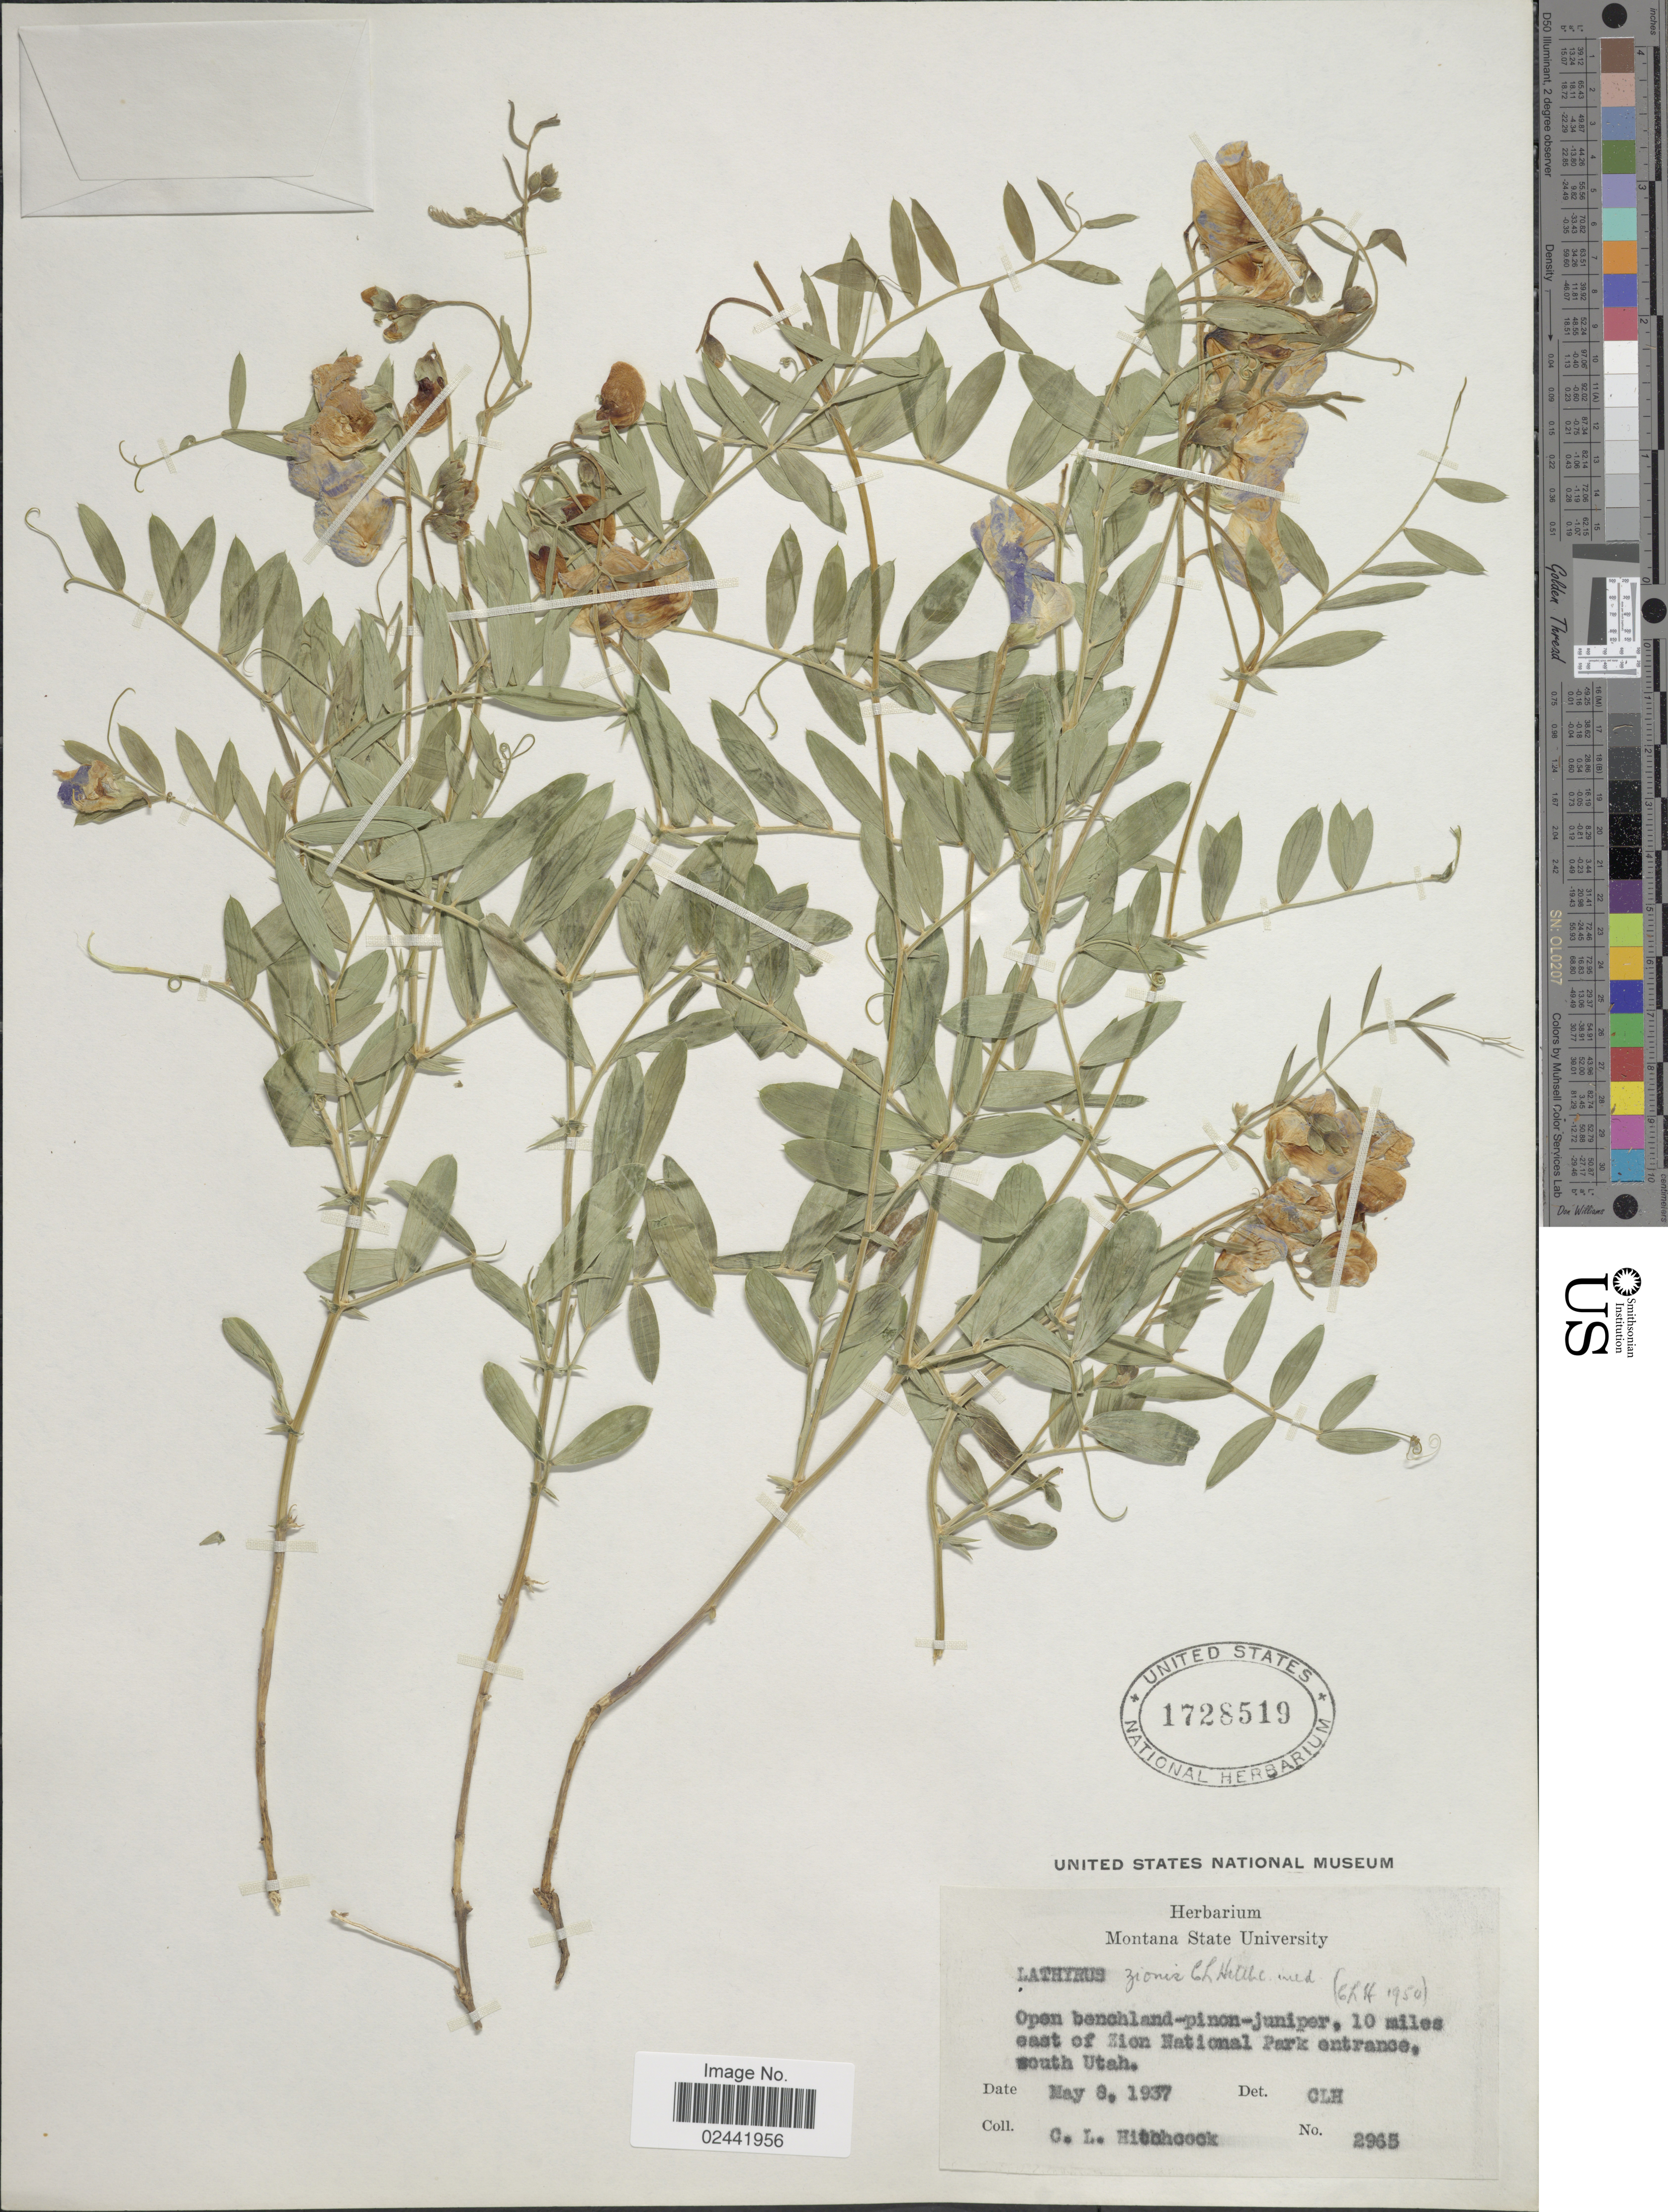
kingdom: Plantae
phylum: Tracheophyta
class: Magnoliopsida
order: Fabales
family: Fabaceae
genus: Lathyrus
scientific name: Lathyrus zionis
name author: C.L. Hitchc.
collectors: C. L. Hitchcock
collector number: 2965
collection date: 1937-05-08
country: United States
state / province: Utah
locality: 10 miles east of Zion National Park entrance, south Utah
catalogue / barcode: US 1728519